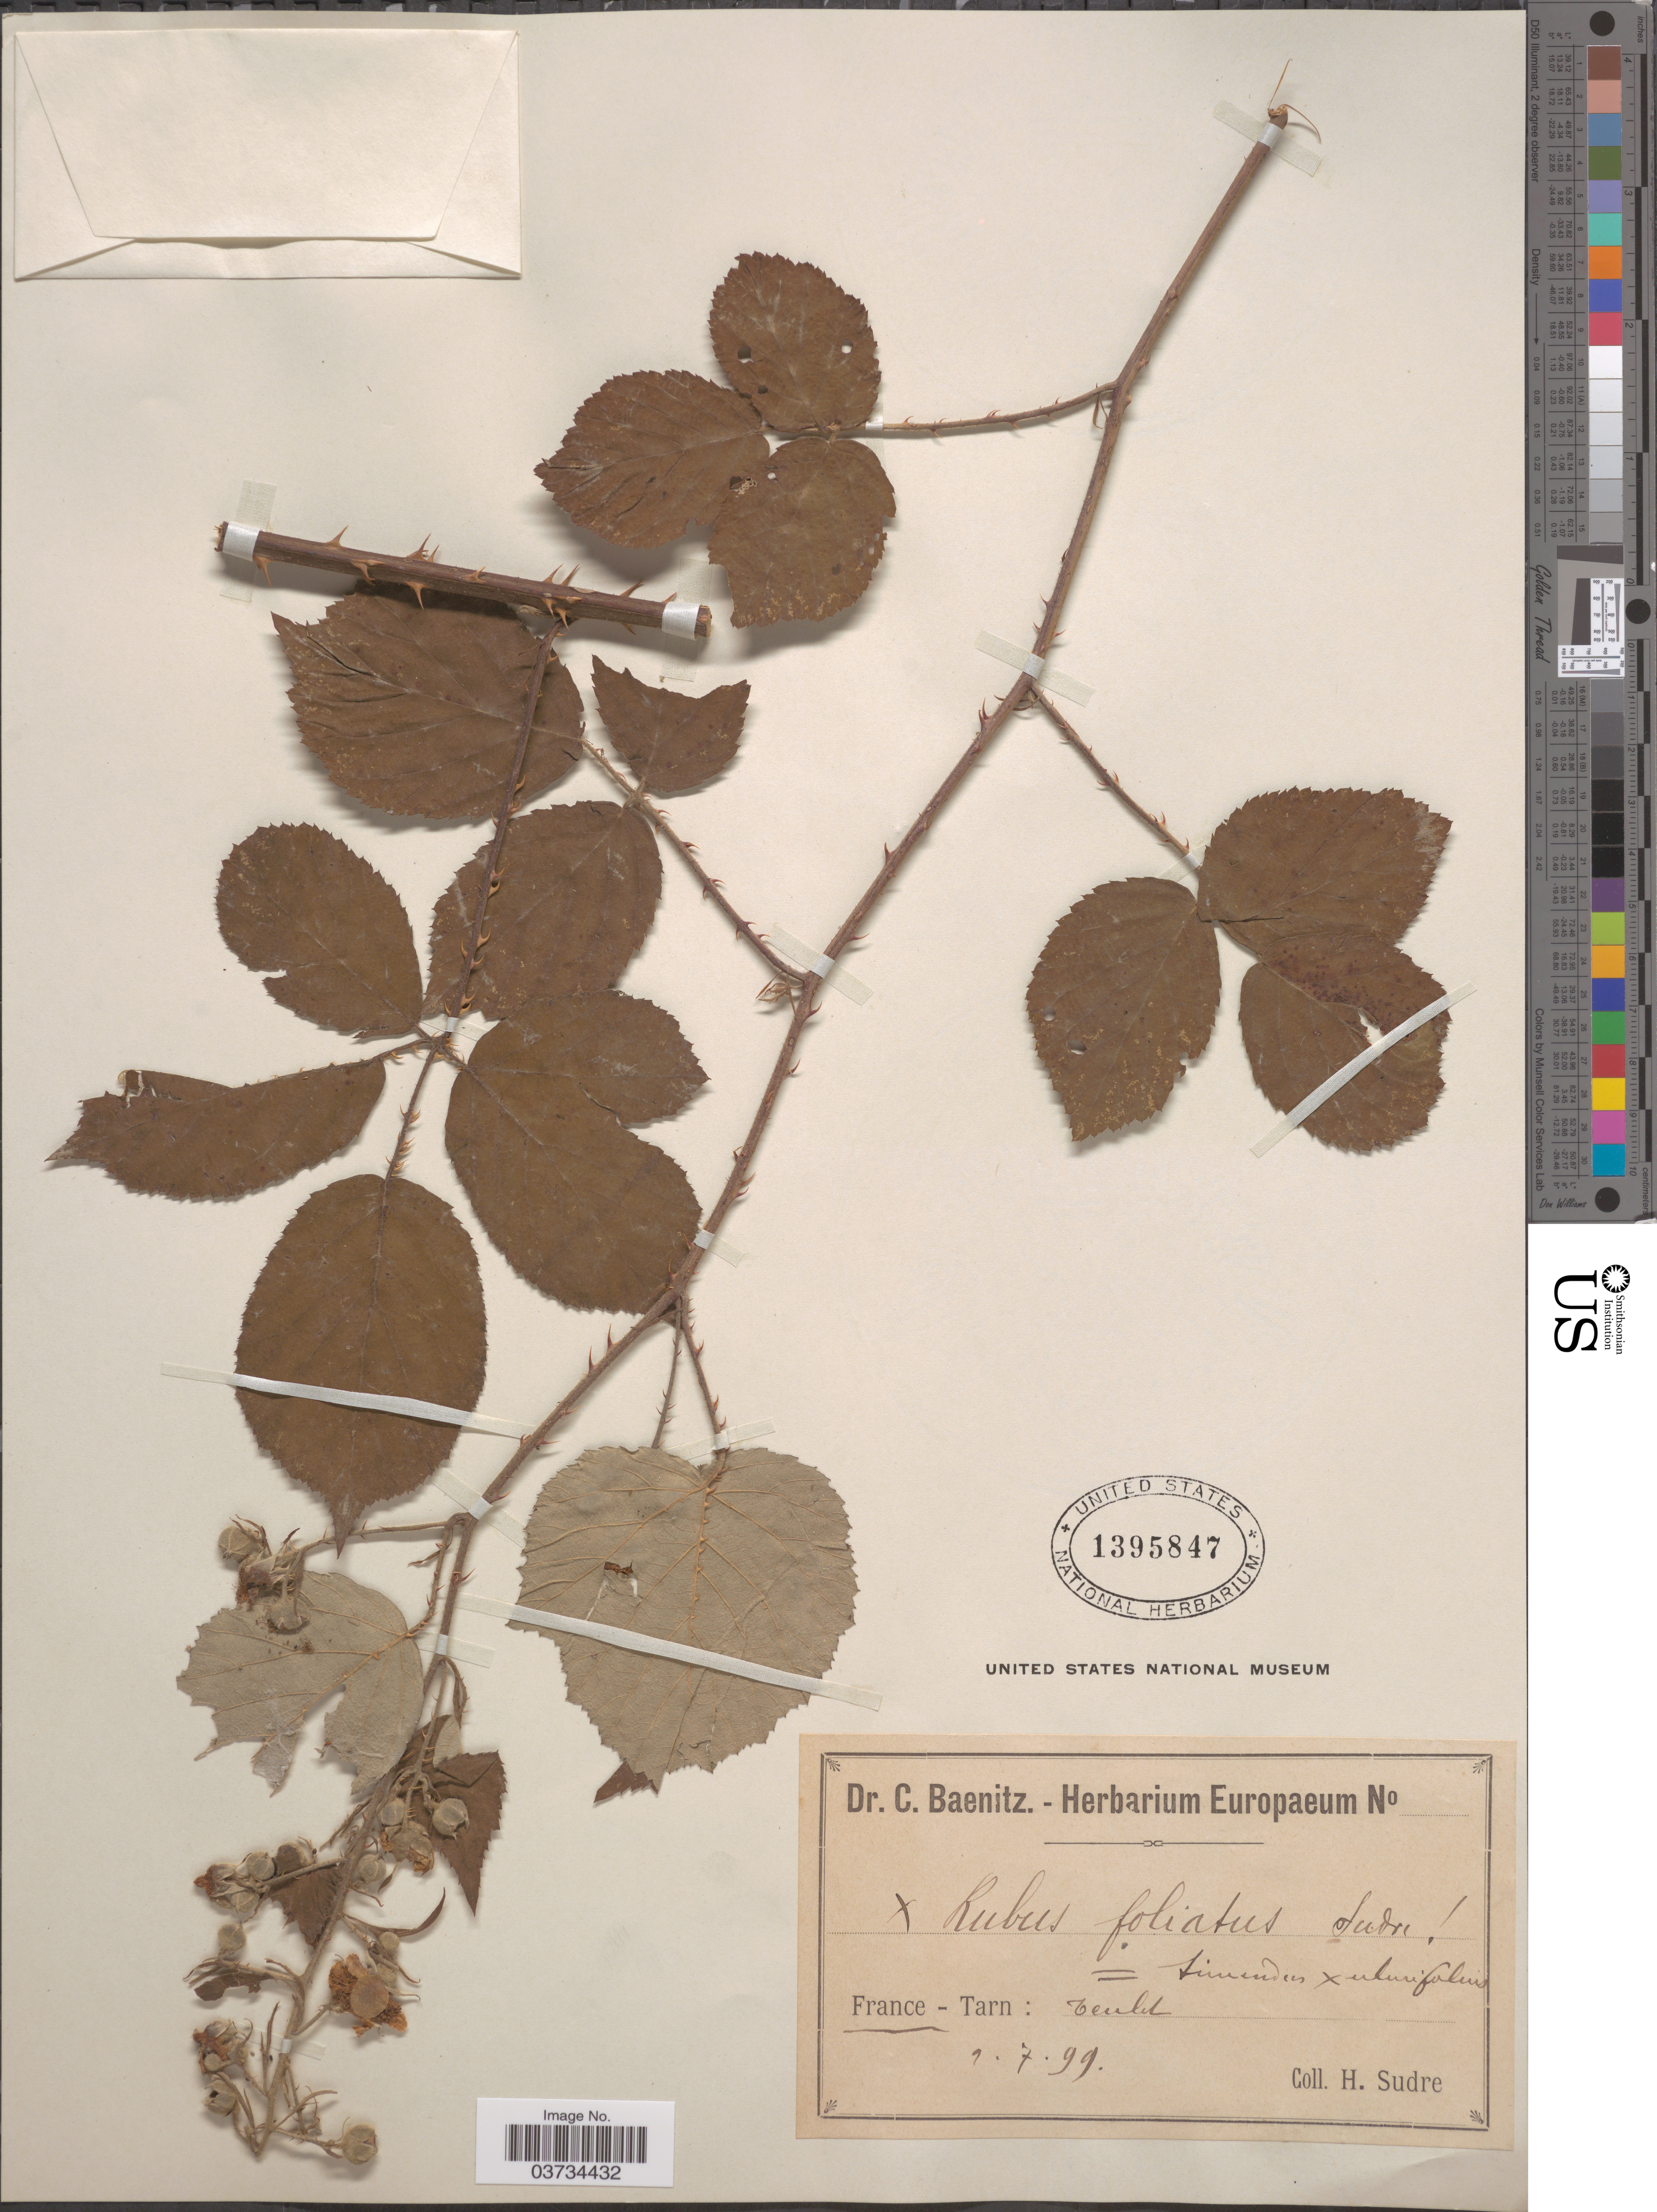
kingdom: Plantae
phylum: Tracheophyta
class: Magnoliopsida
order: Rosales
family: Rosaceae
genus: Rubus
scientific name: Rubus foliatus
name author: Sudre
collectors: H. Sudre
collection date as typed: Transcribed d/m/y: 1/7/99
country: France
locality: Tarn: Teulat.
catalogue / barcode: US 1395847